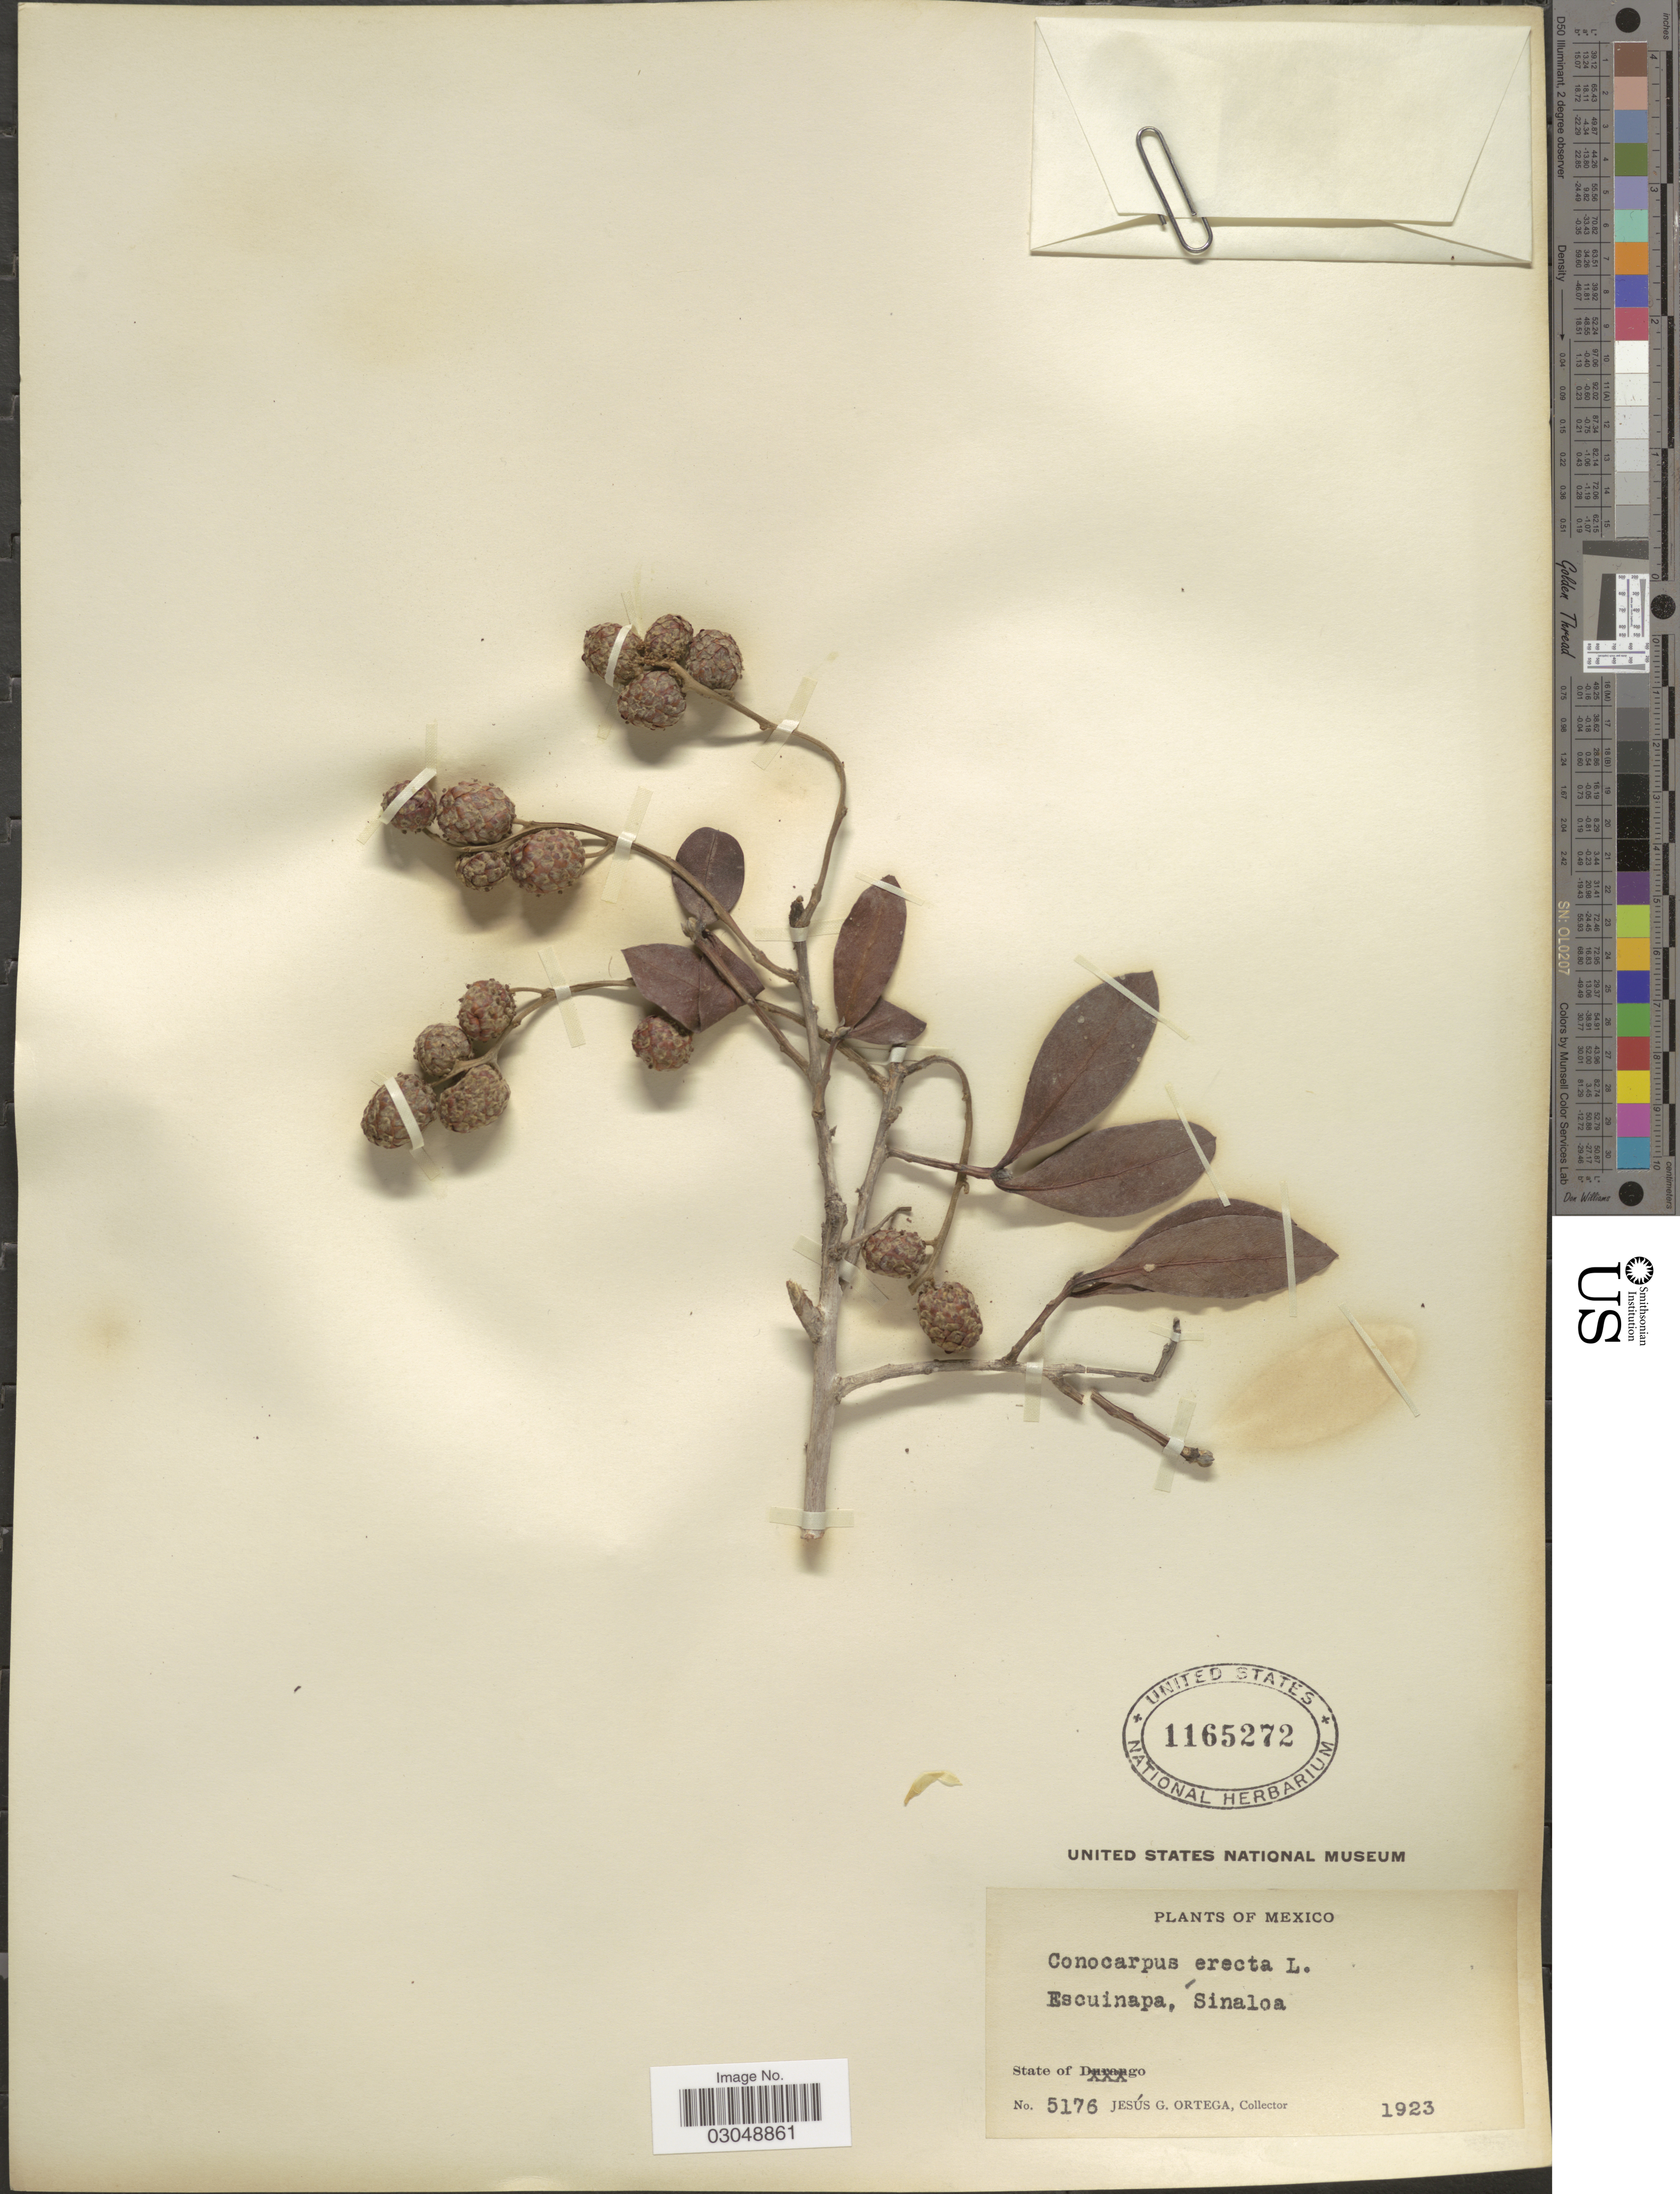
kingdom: Plantae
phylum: Tracheophyta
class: Magnoliopsida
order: Myrtales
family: Combretaceae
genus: Conocarpus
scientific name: Conocarpus erectus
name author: L.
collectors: J. Ortega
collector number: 5176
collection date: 1923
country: Mexico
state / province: Sinaloa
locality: Escuinapa.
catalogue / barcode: US 1165272